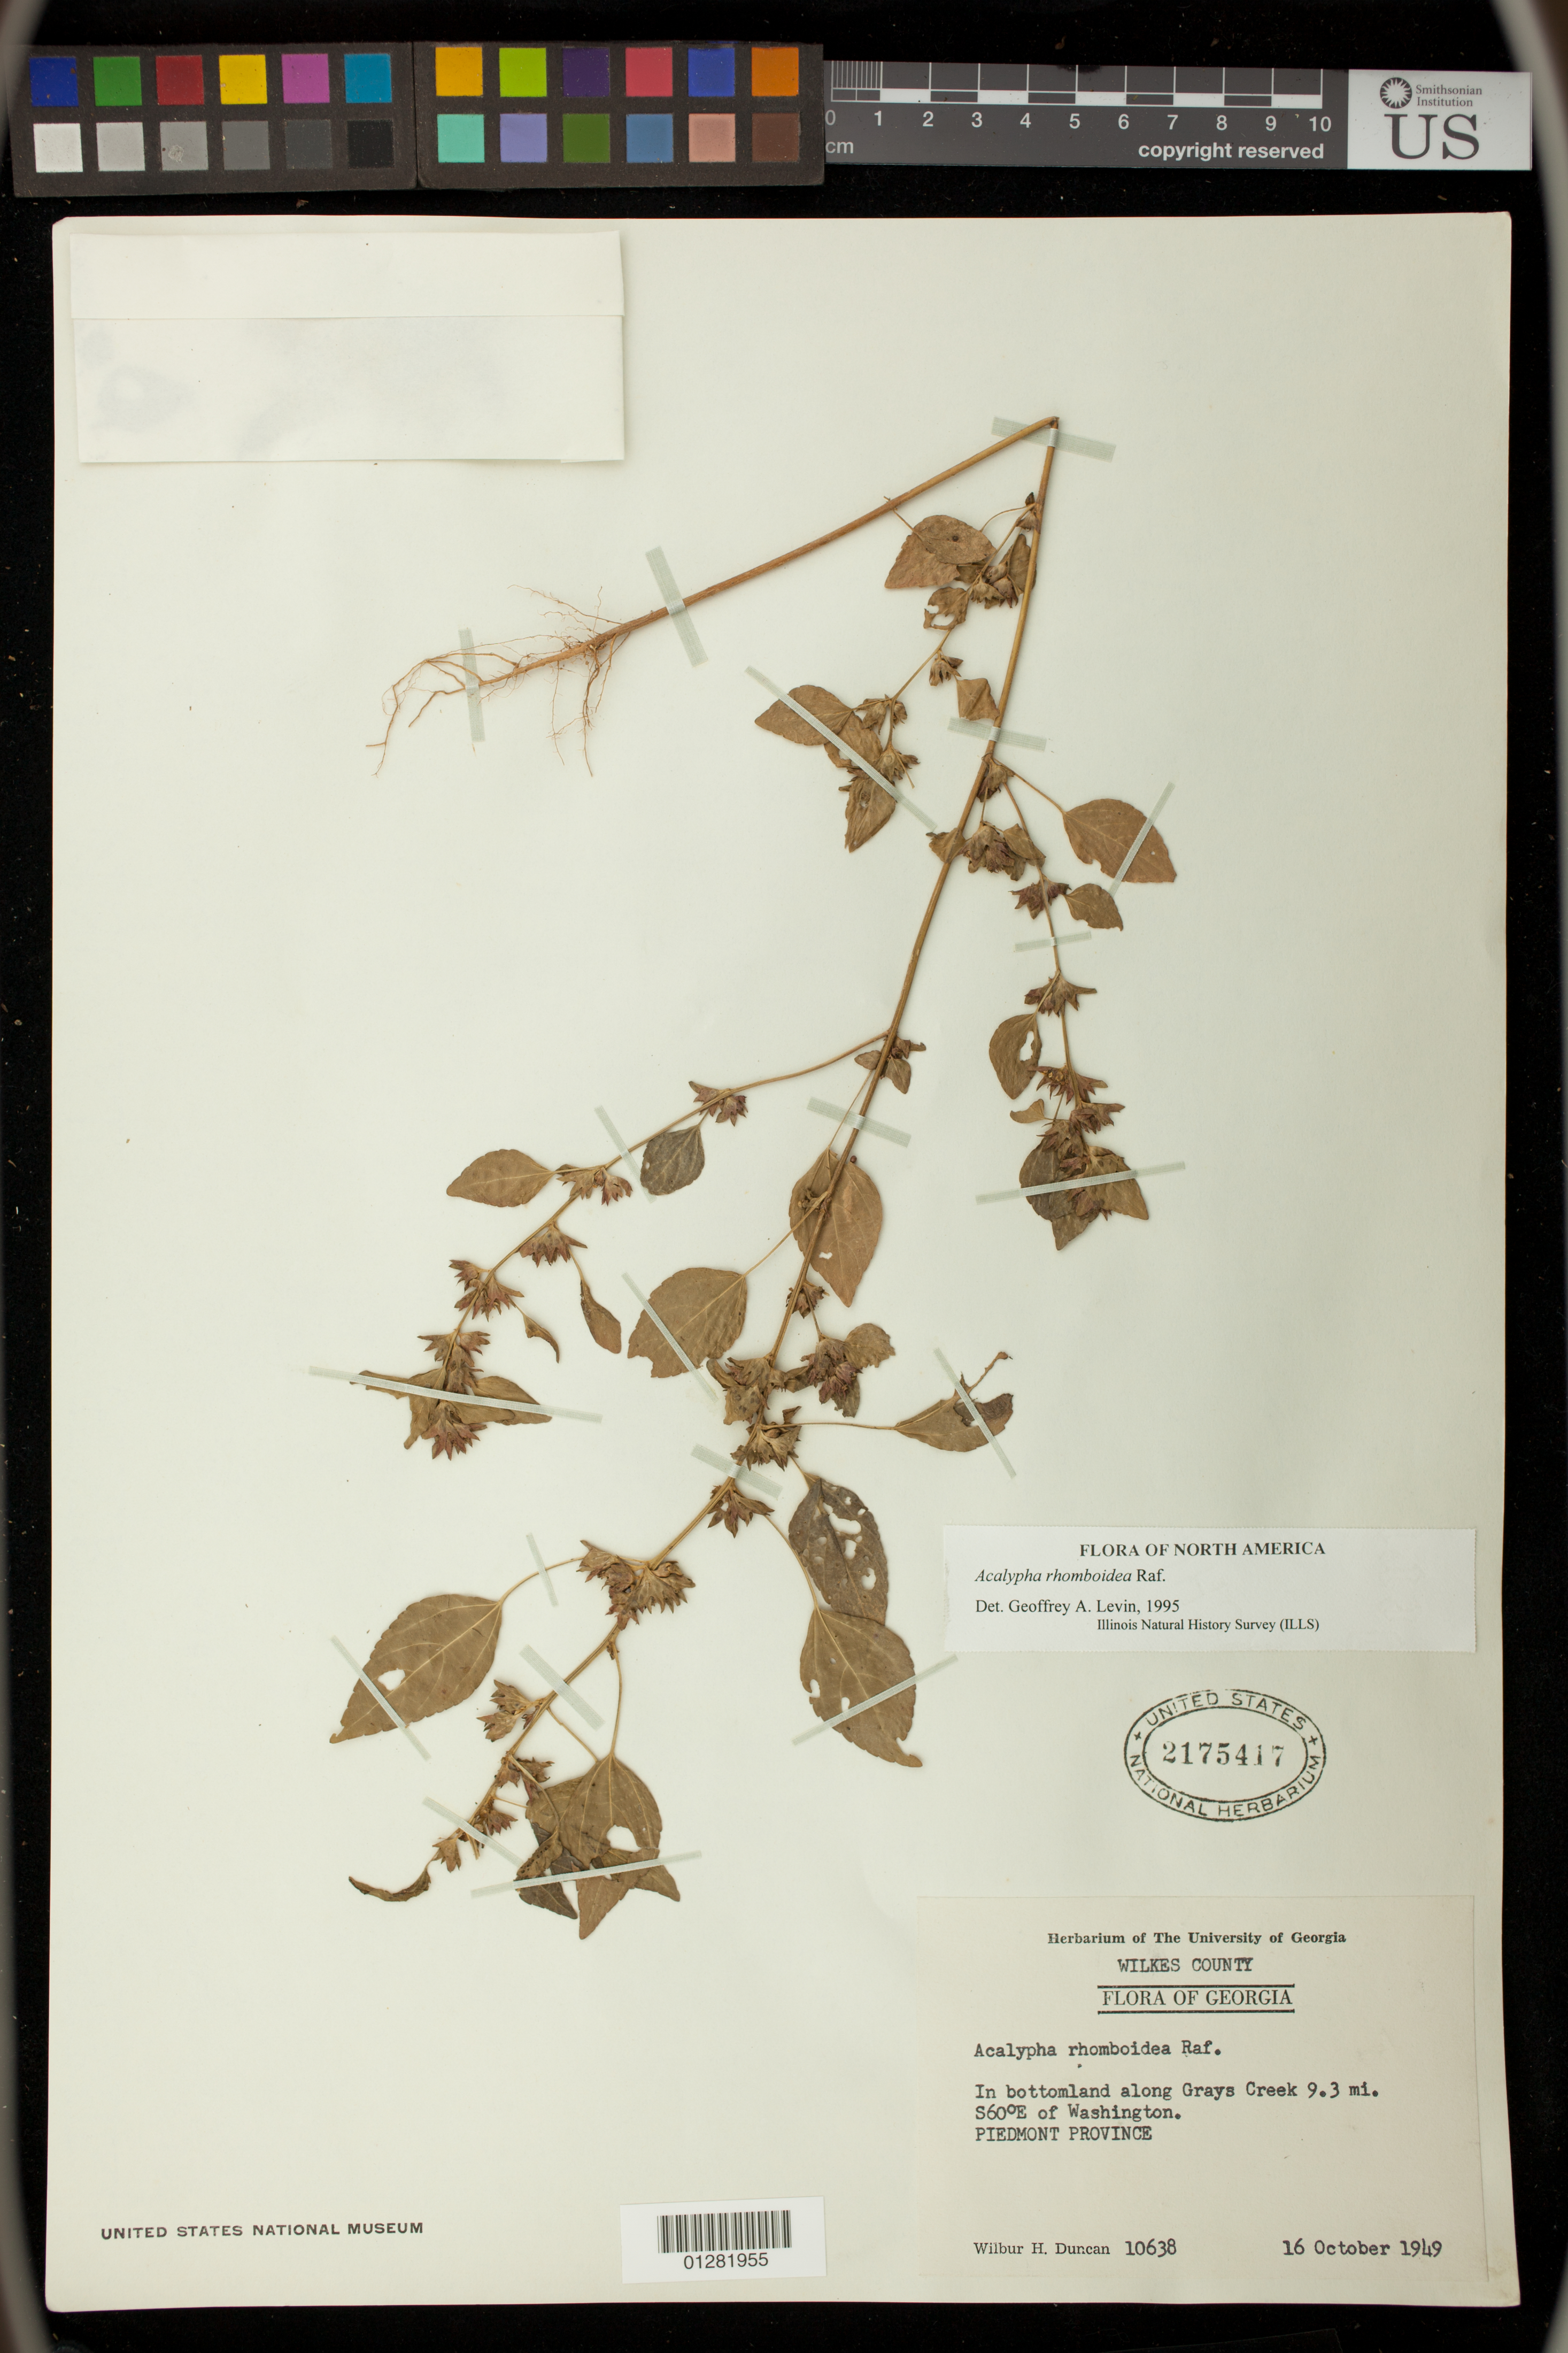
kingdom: Plantae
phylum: Tracheophyta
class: Magnoliopsida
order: Malpighiales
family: Euphorbiaceae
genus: Acalypha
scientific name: Acalypha rhomboidea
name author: Raf.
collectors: W. H. Duncan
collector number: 10638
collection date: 1949-10-16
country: United States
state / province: Georgia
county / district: Wilkes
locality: In bottom land along Grays Creek 9.3 miles S60 degrees E of Washington. Piedmont Province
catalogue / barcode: US 2175417